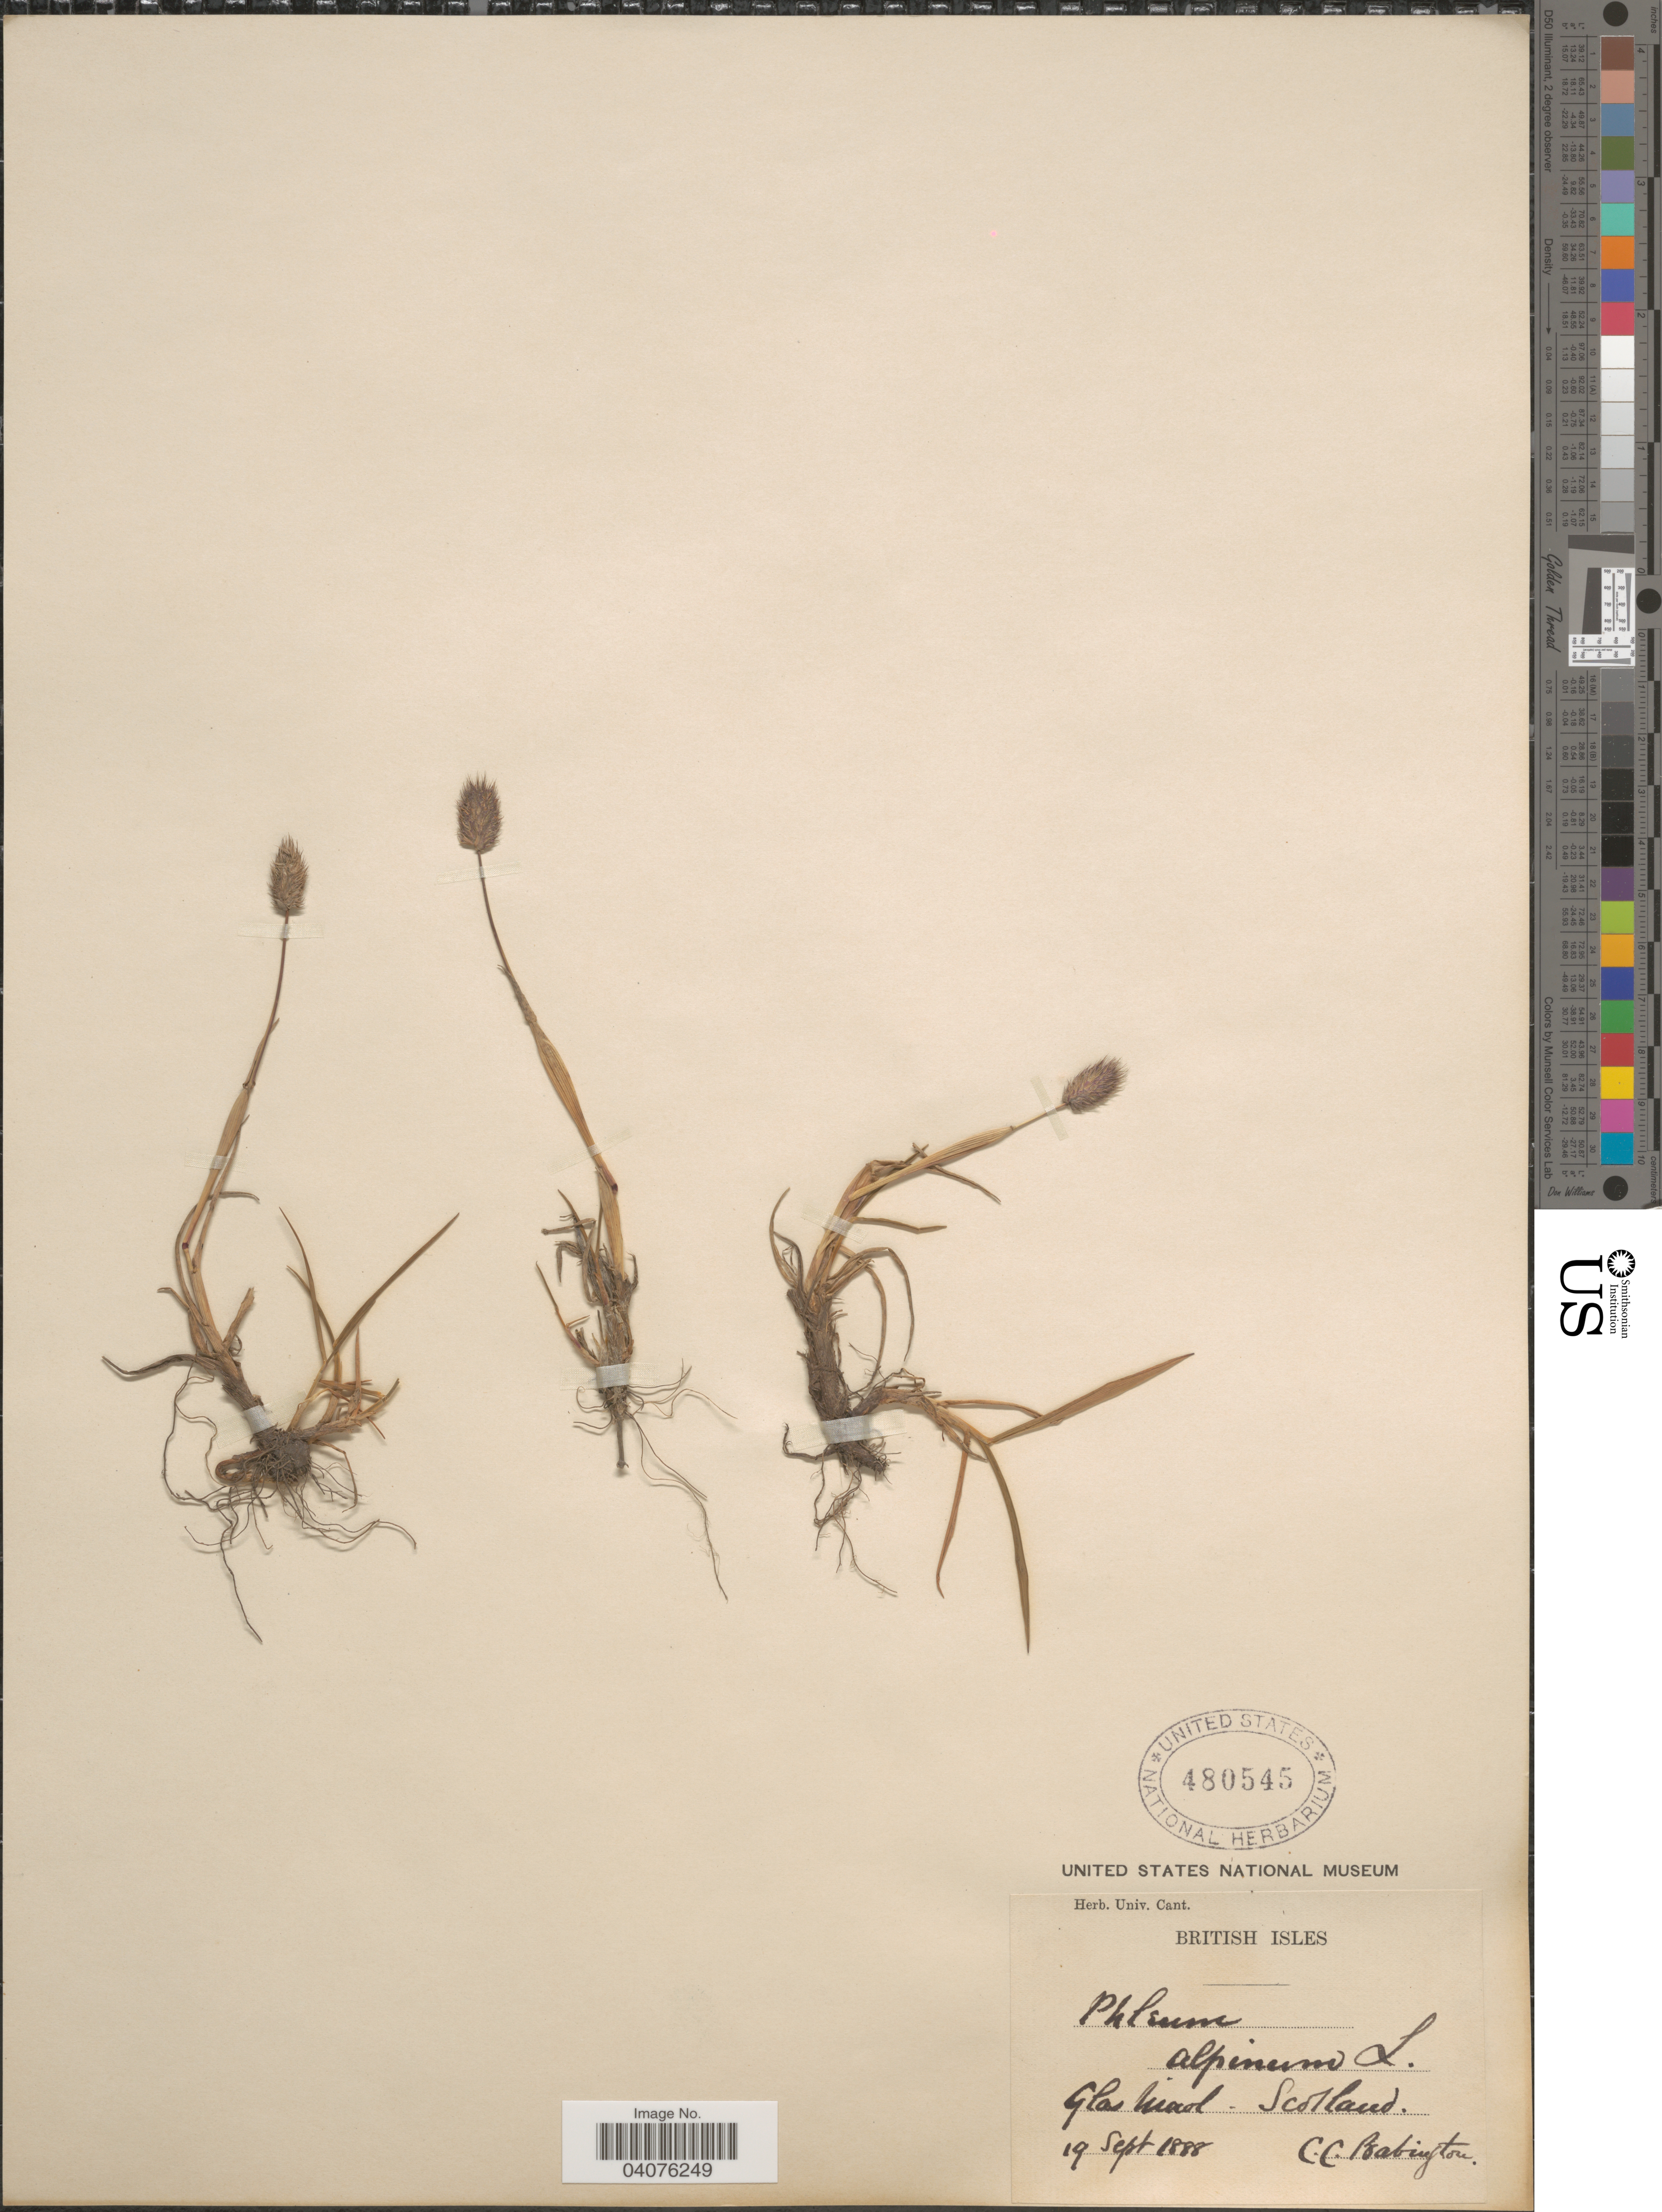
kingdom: Plantae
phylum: Tracheophyta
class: Liliopsida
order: Poales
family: Poaceae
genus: Phleum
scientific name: Phleum alpinum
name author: L.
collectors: C. Babington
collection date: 1888-09-19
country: United Kingdom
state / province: Scotland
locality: Glas Maol. British Isles.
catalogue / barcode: US 480545